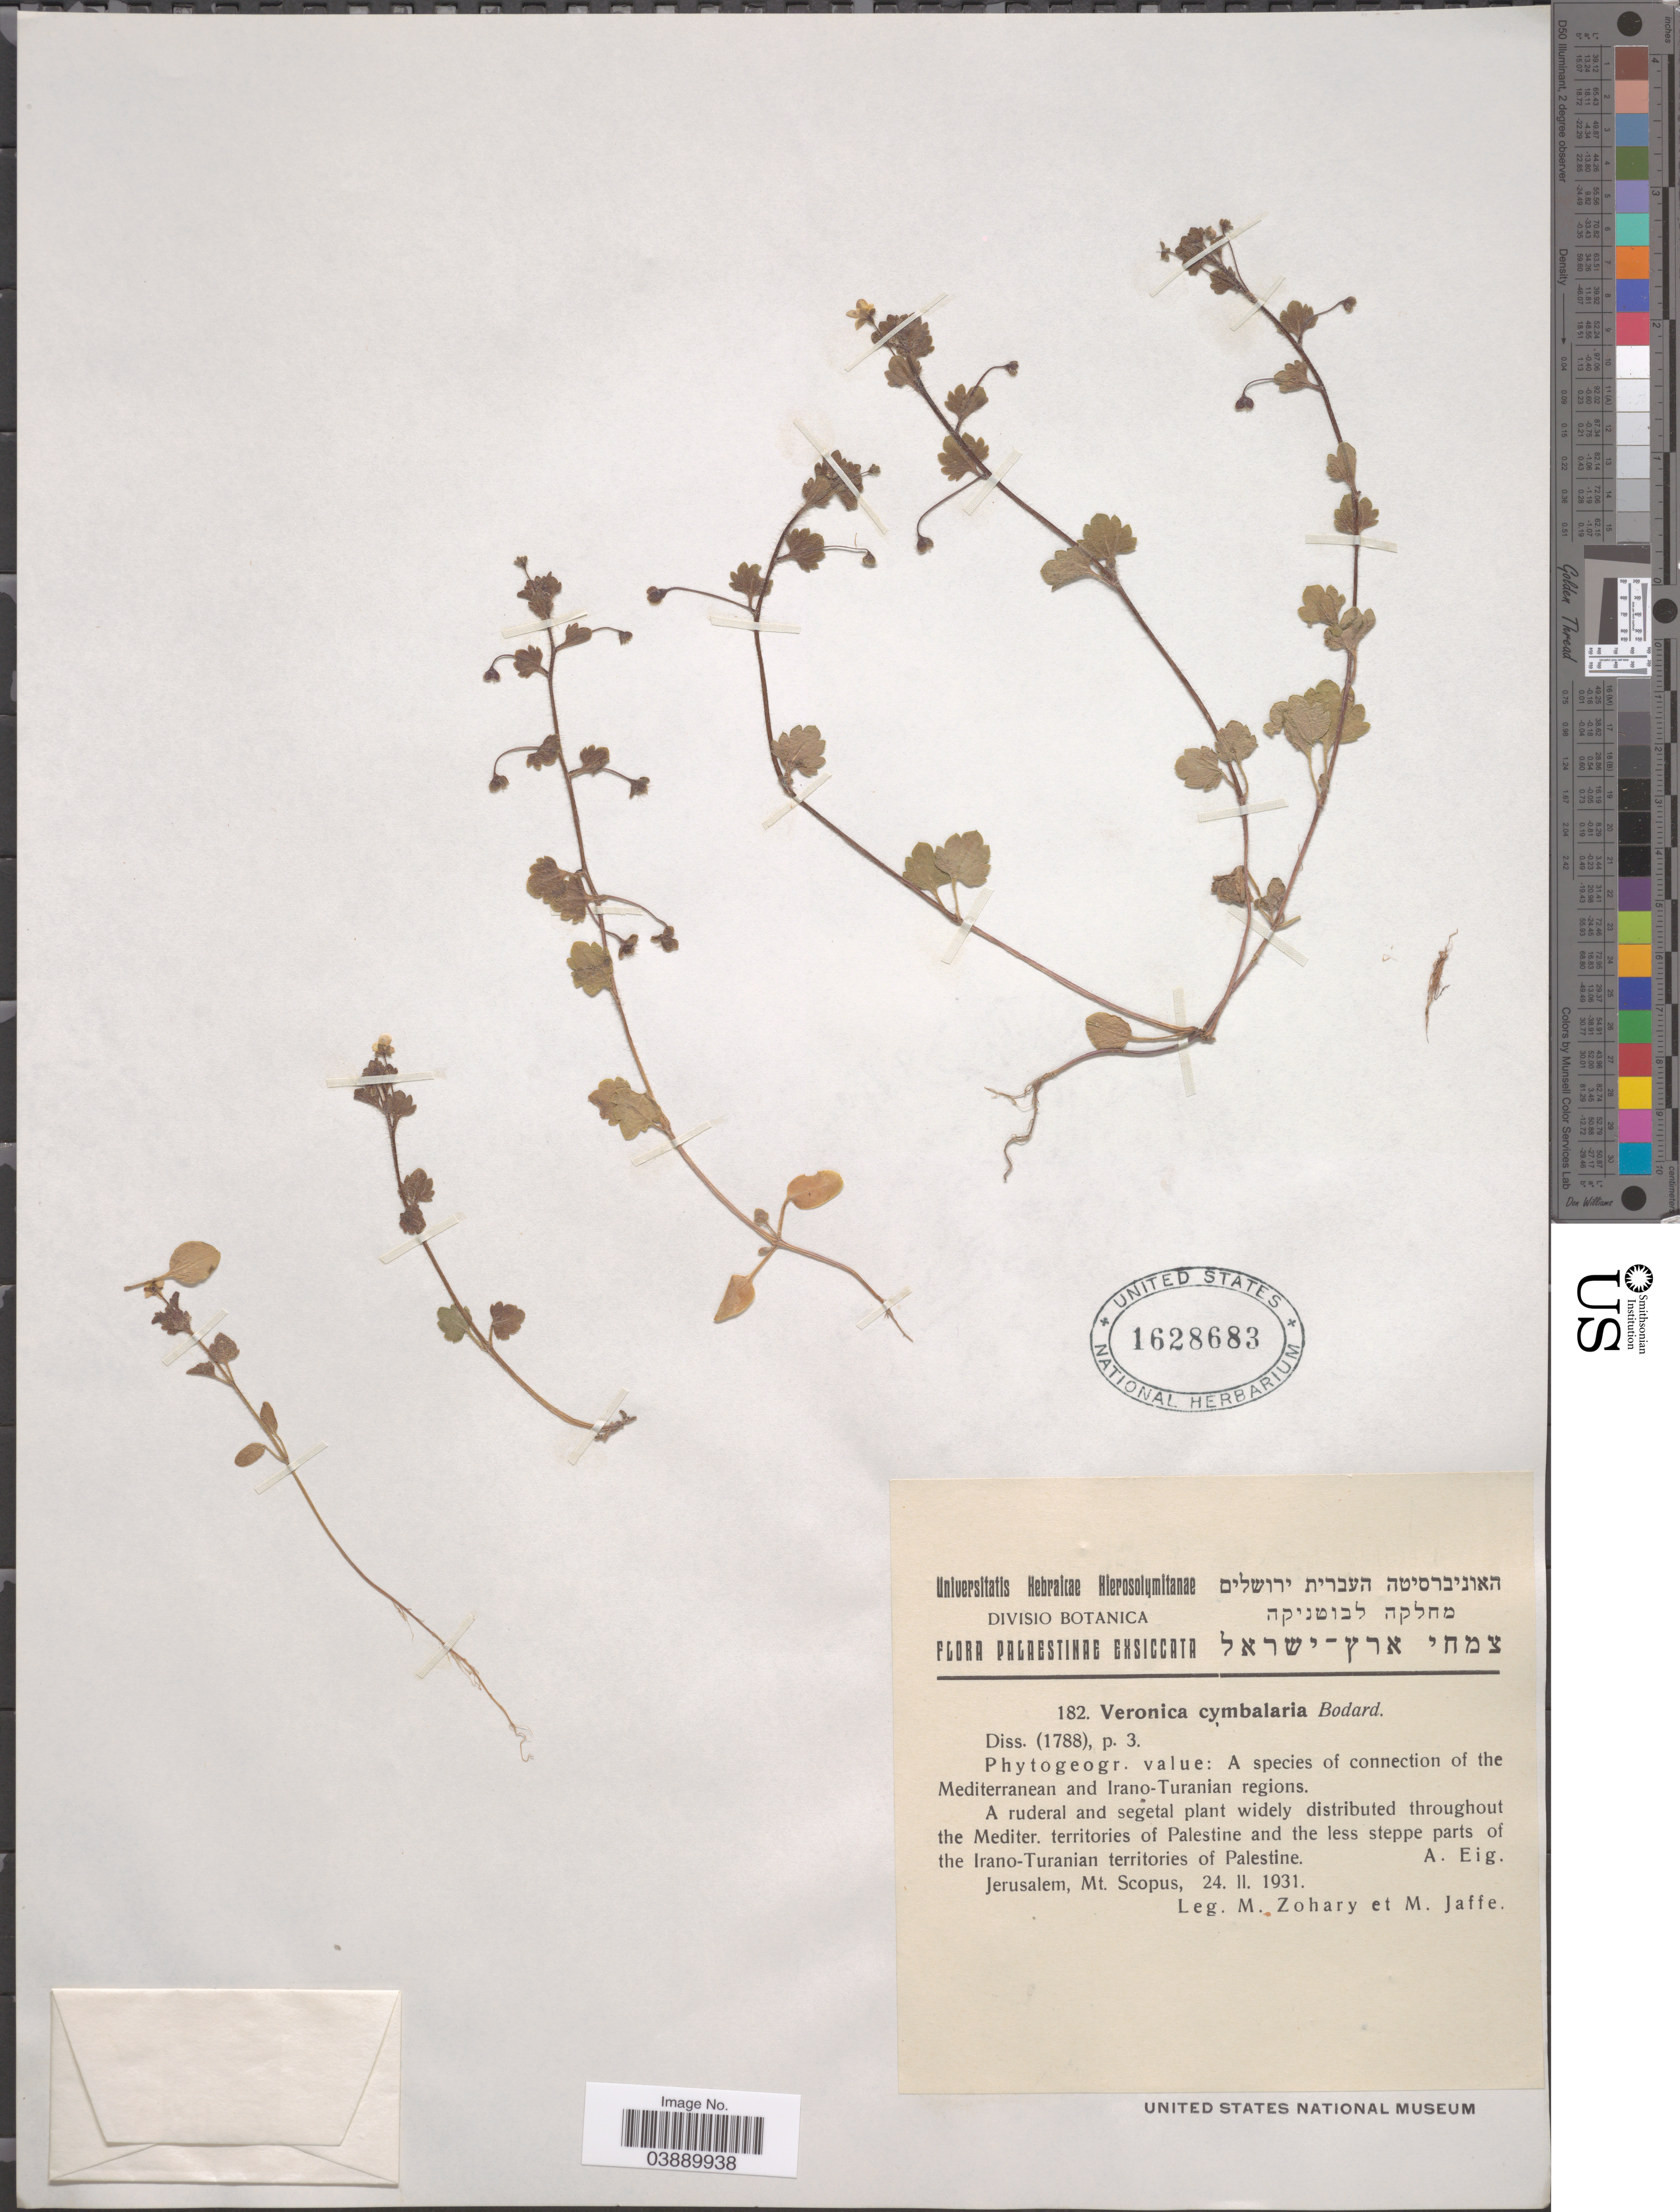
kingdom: Plantae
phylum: Tracheophyta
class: Magnoliopsida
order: Lamiales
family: Plantaginaceae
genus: Veronica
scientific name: Veronica cymbalaria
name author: M. Bodard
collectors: M. Zohary & M. Jaffe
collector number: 182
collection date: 1931-02-24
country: Israel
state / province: Jerusalem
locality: Mt. Scopus.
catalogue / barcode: US 1628683